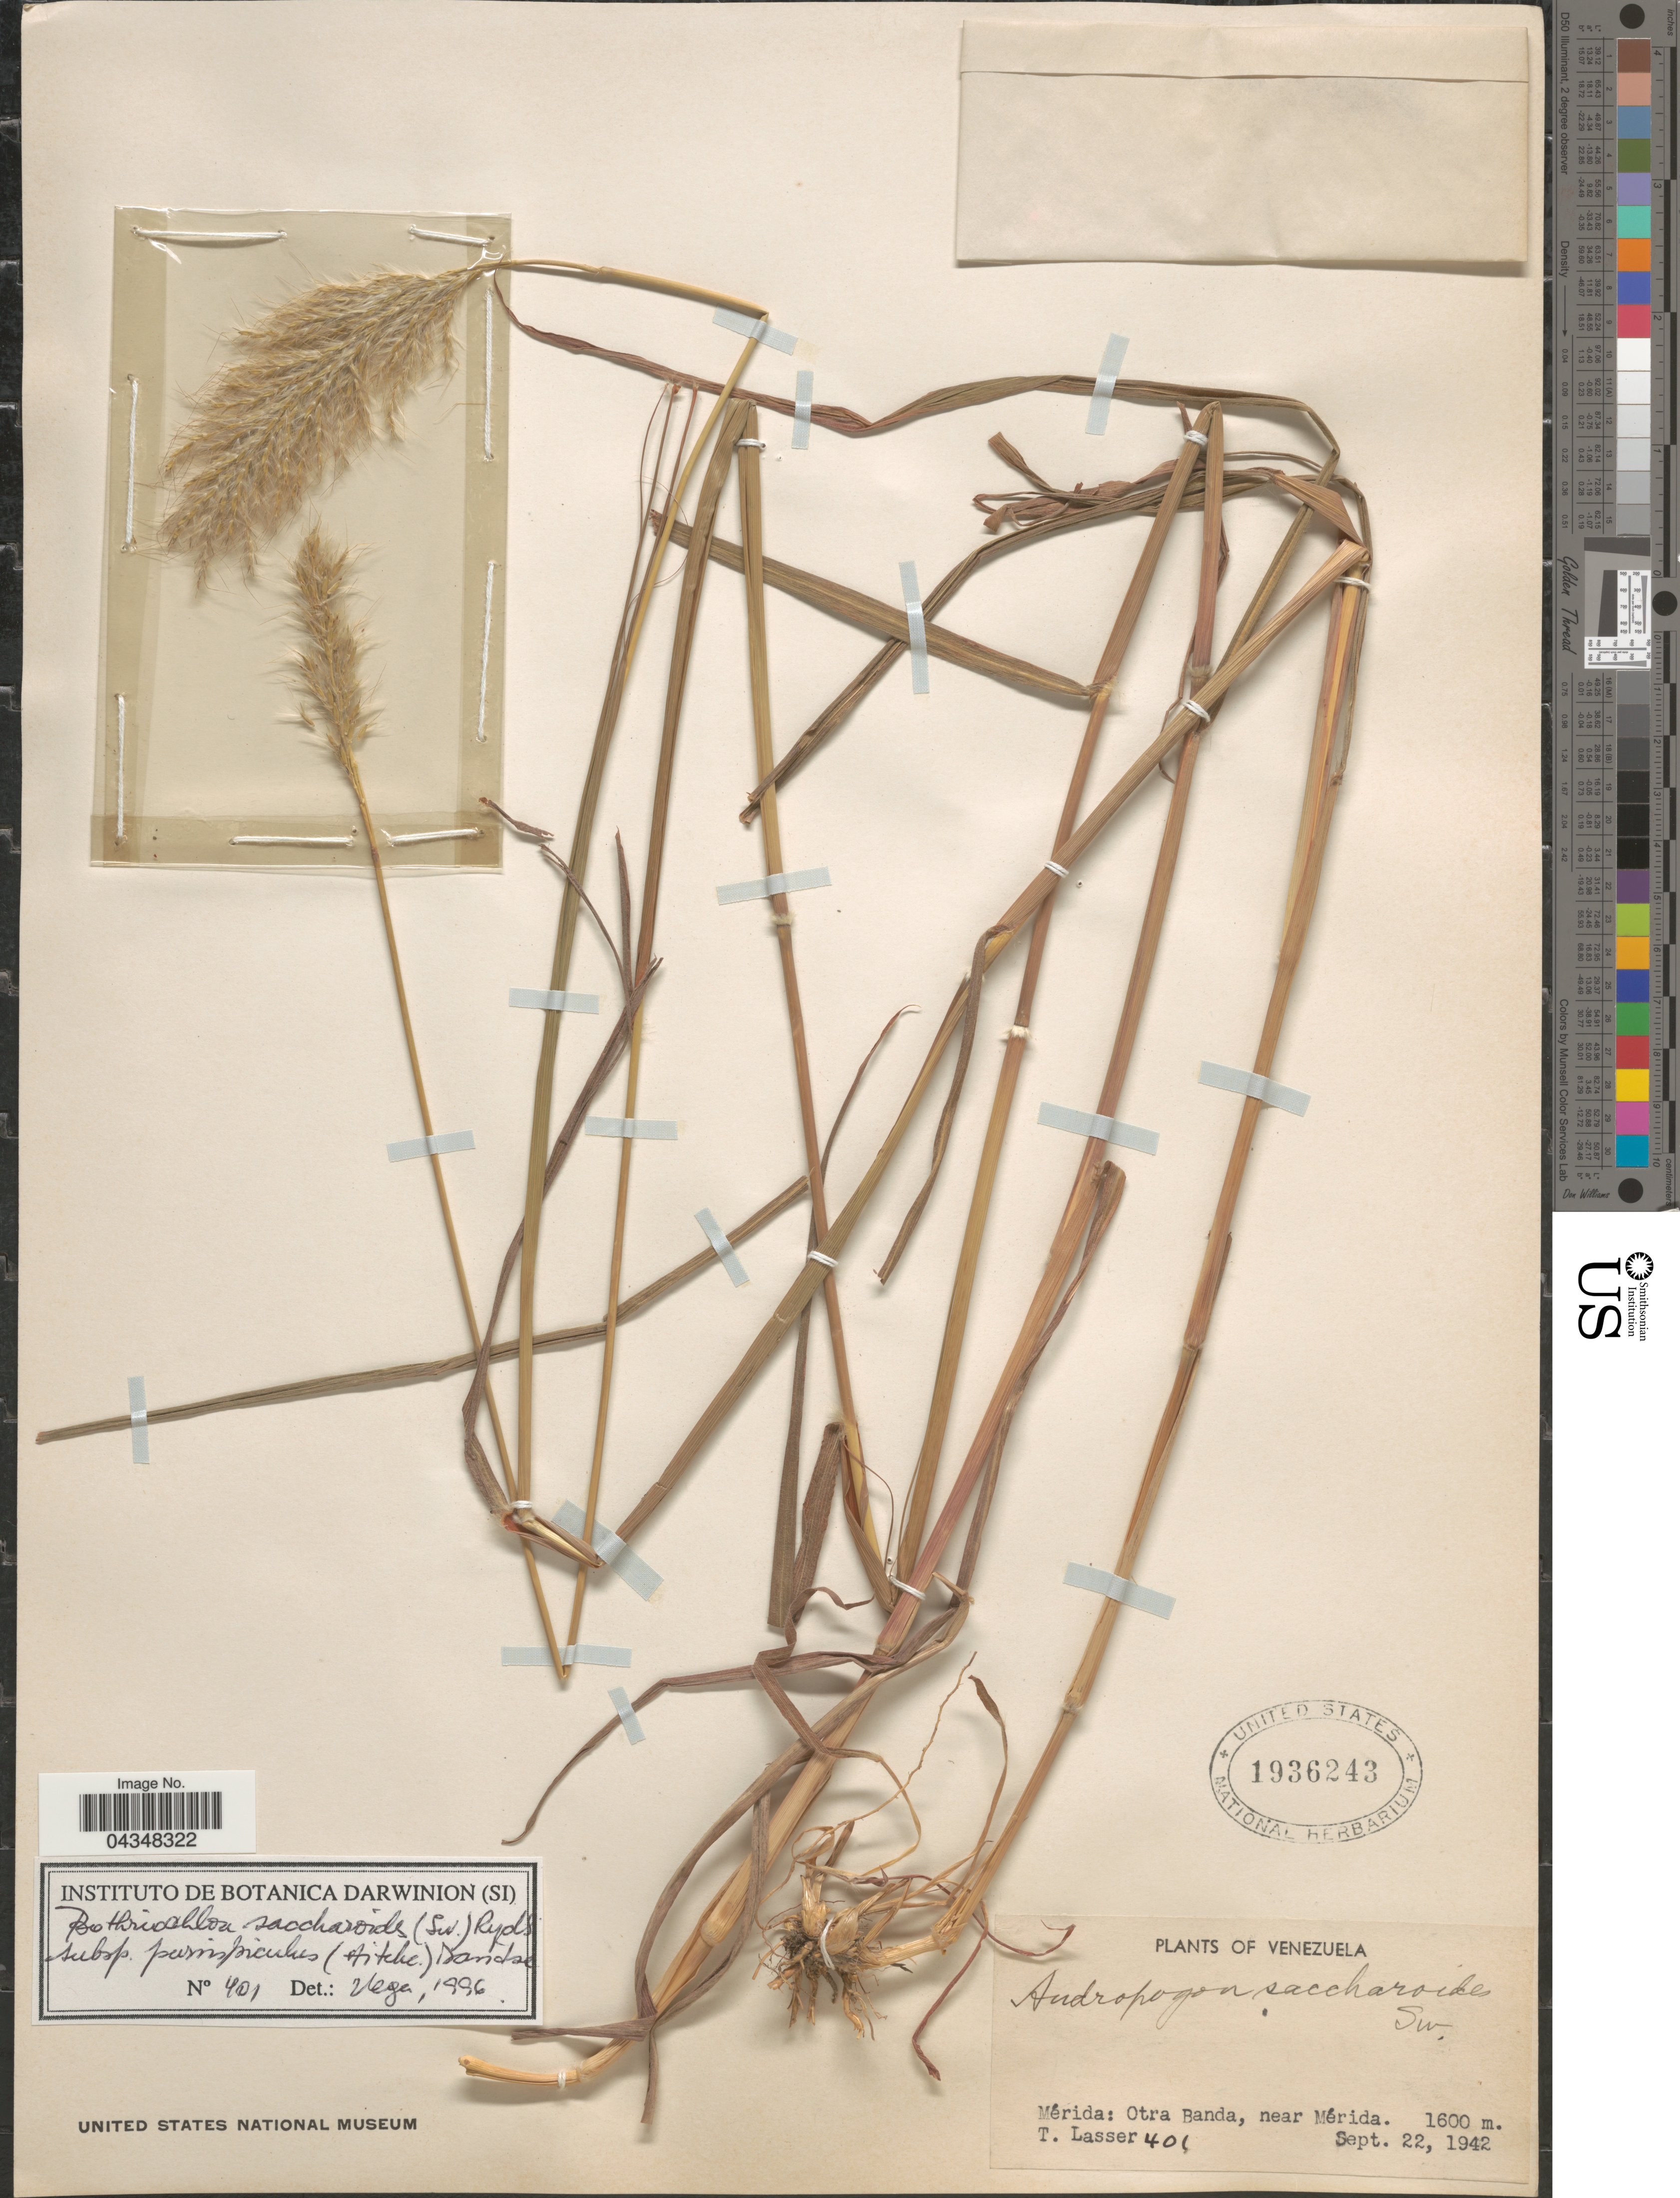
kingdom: Plantae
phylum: Tracheophyta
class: Liliopsida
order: Poales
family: Poaceae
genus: Bothriochloa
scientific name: Bothriochloa saccharoides var. parvispicula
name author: (Hitchc.) Tovar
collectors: T. Lasser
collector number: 401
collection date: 1942-09-22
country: Venezuela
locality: Otra Banda, near Mérida.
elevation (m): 1600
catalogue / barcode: US 1936243